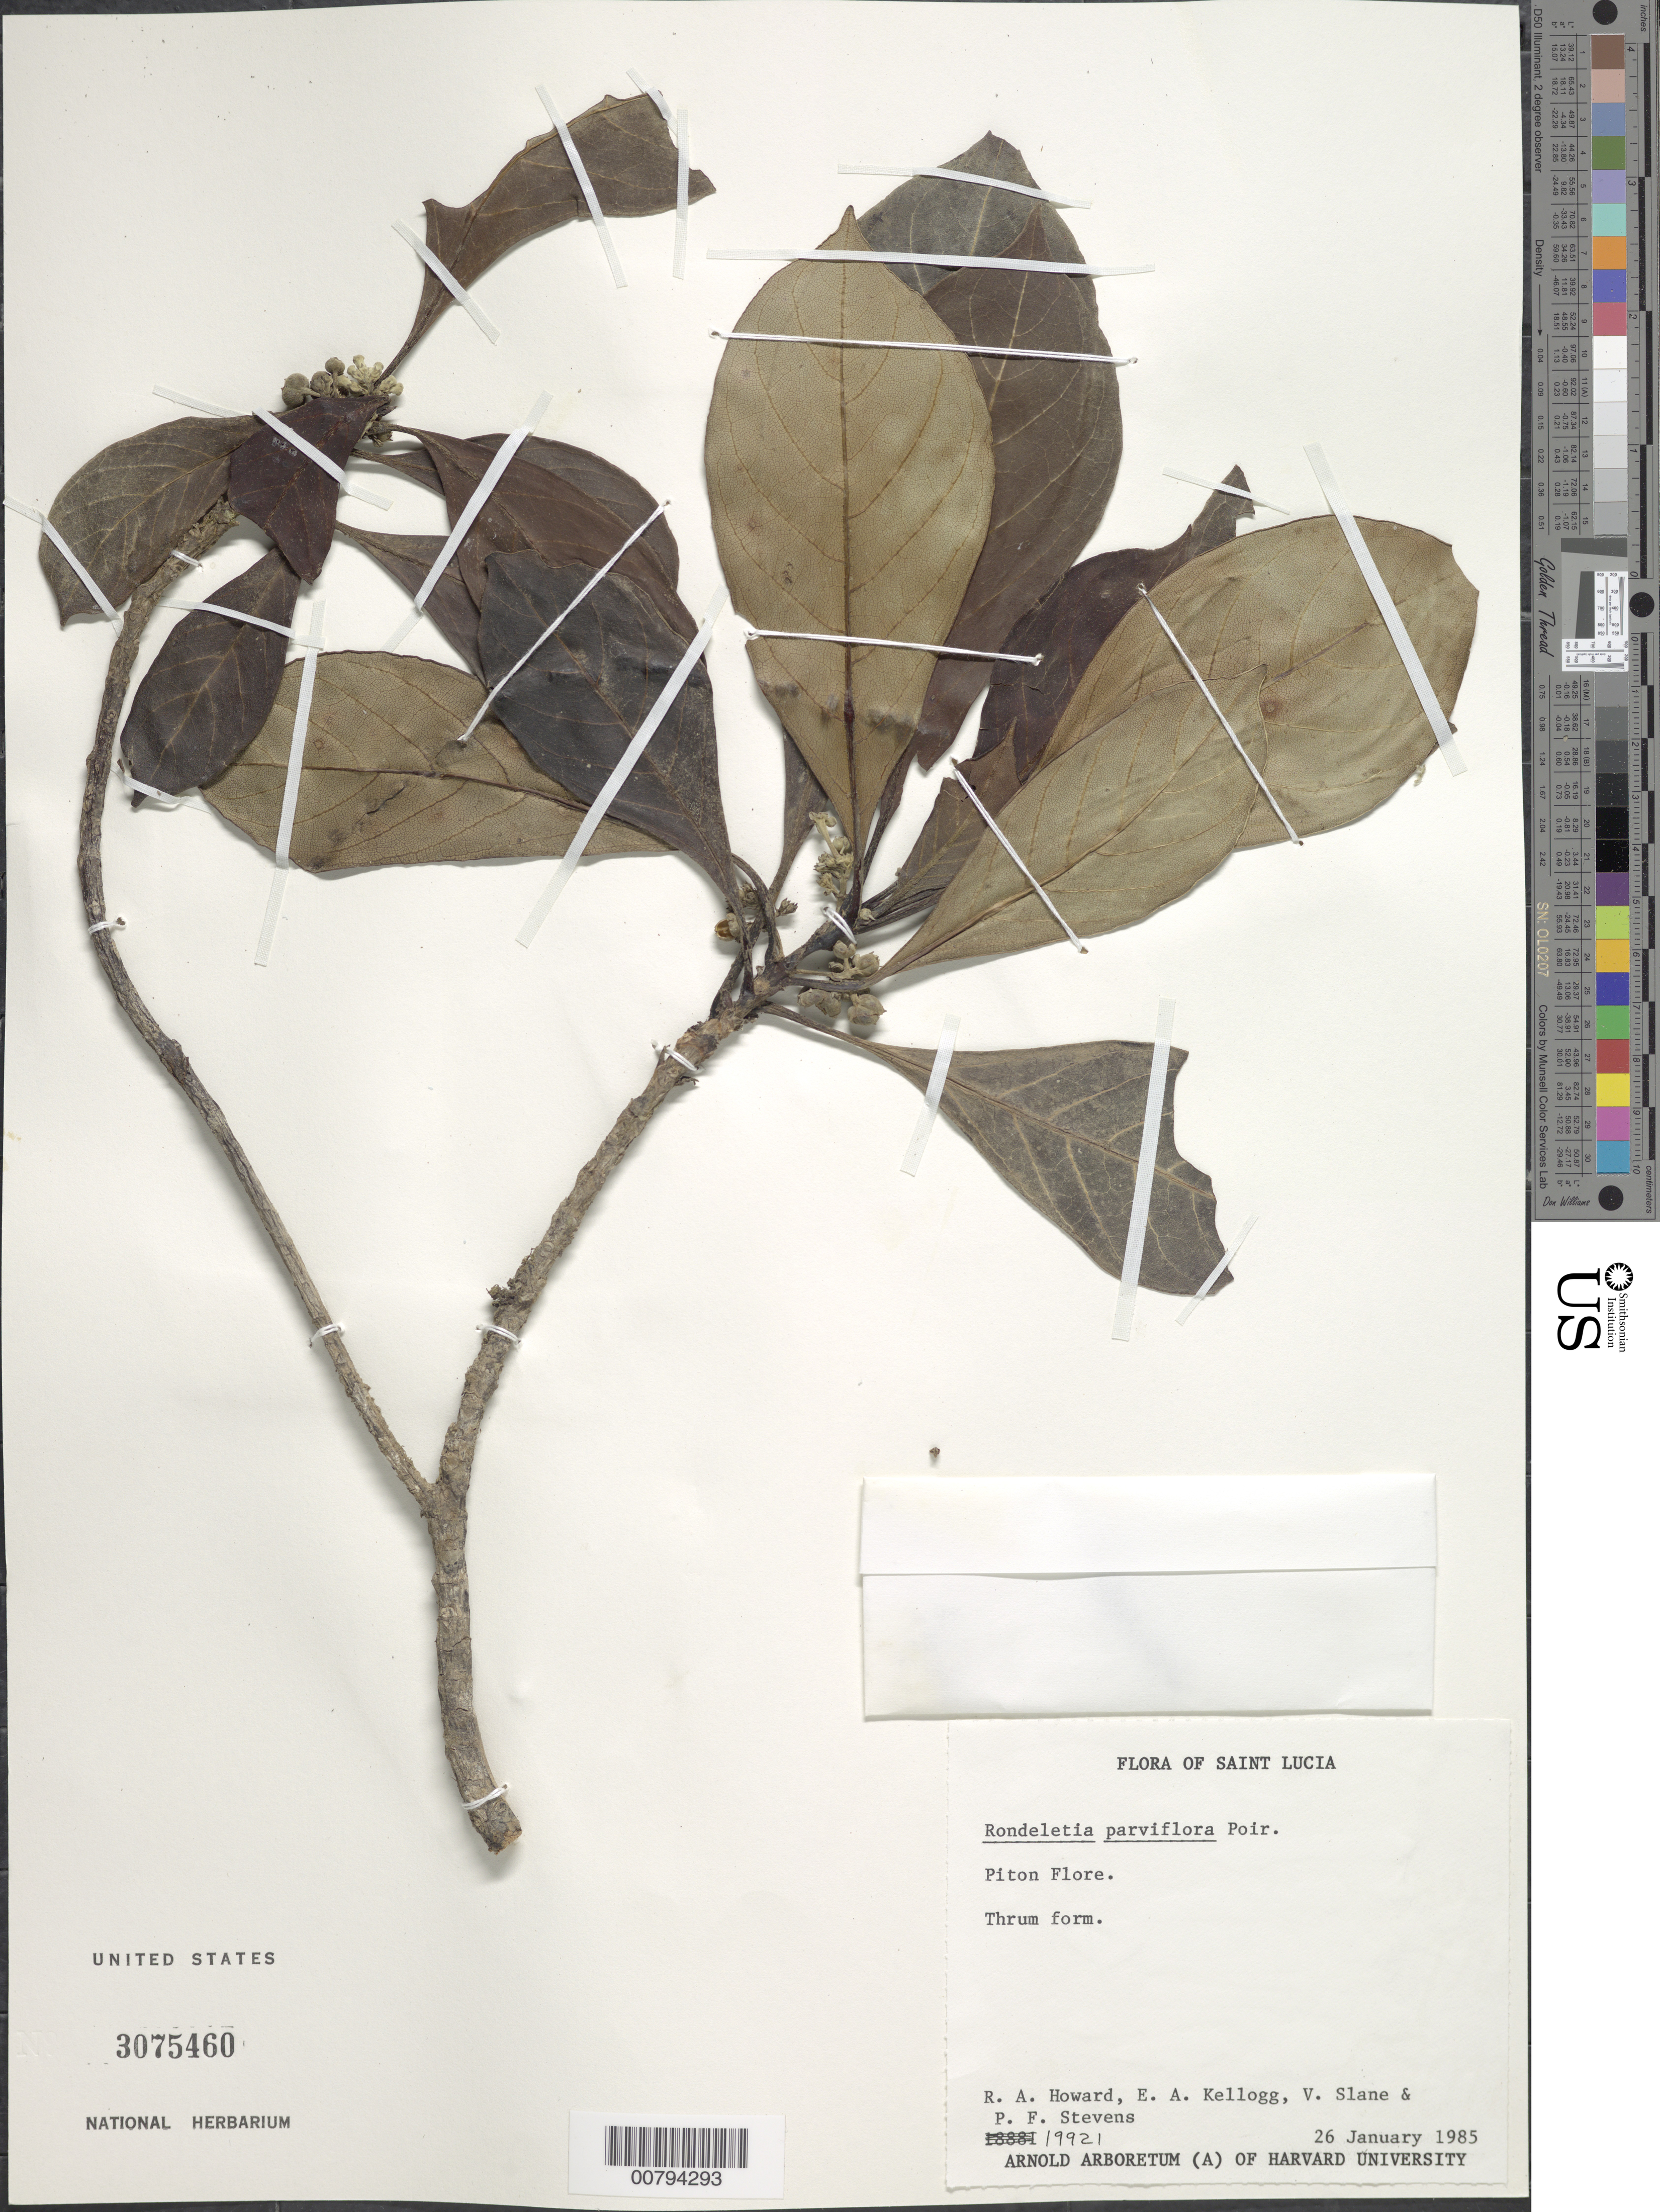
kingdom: Plantae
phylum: Tracheophyta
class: Magnoliopsida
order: Gentianales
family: Rubiaceae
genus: Rondeletia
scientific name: Rondeletia parviflora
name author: Poir.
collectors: R. A. Howard, E. A. Kellogg, V. Slane & P. F. Stevens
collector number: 19921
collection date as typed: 26 Jan 1985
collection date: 1985-01-26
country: St. Lucia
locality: Piton Flore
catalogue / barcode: US 3075460